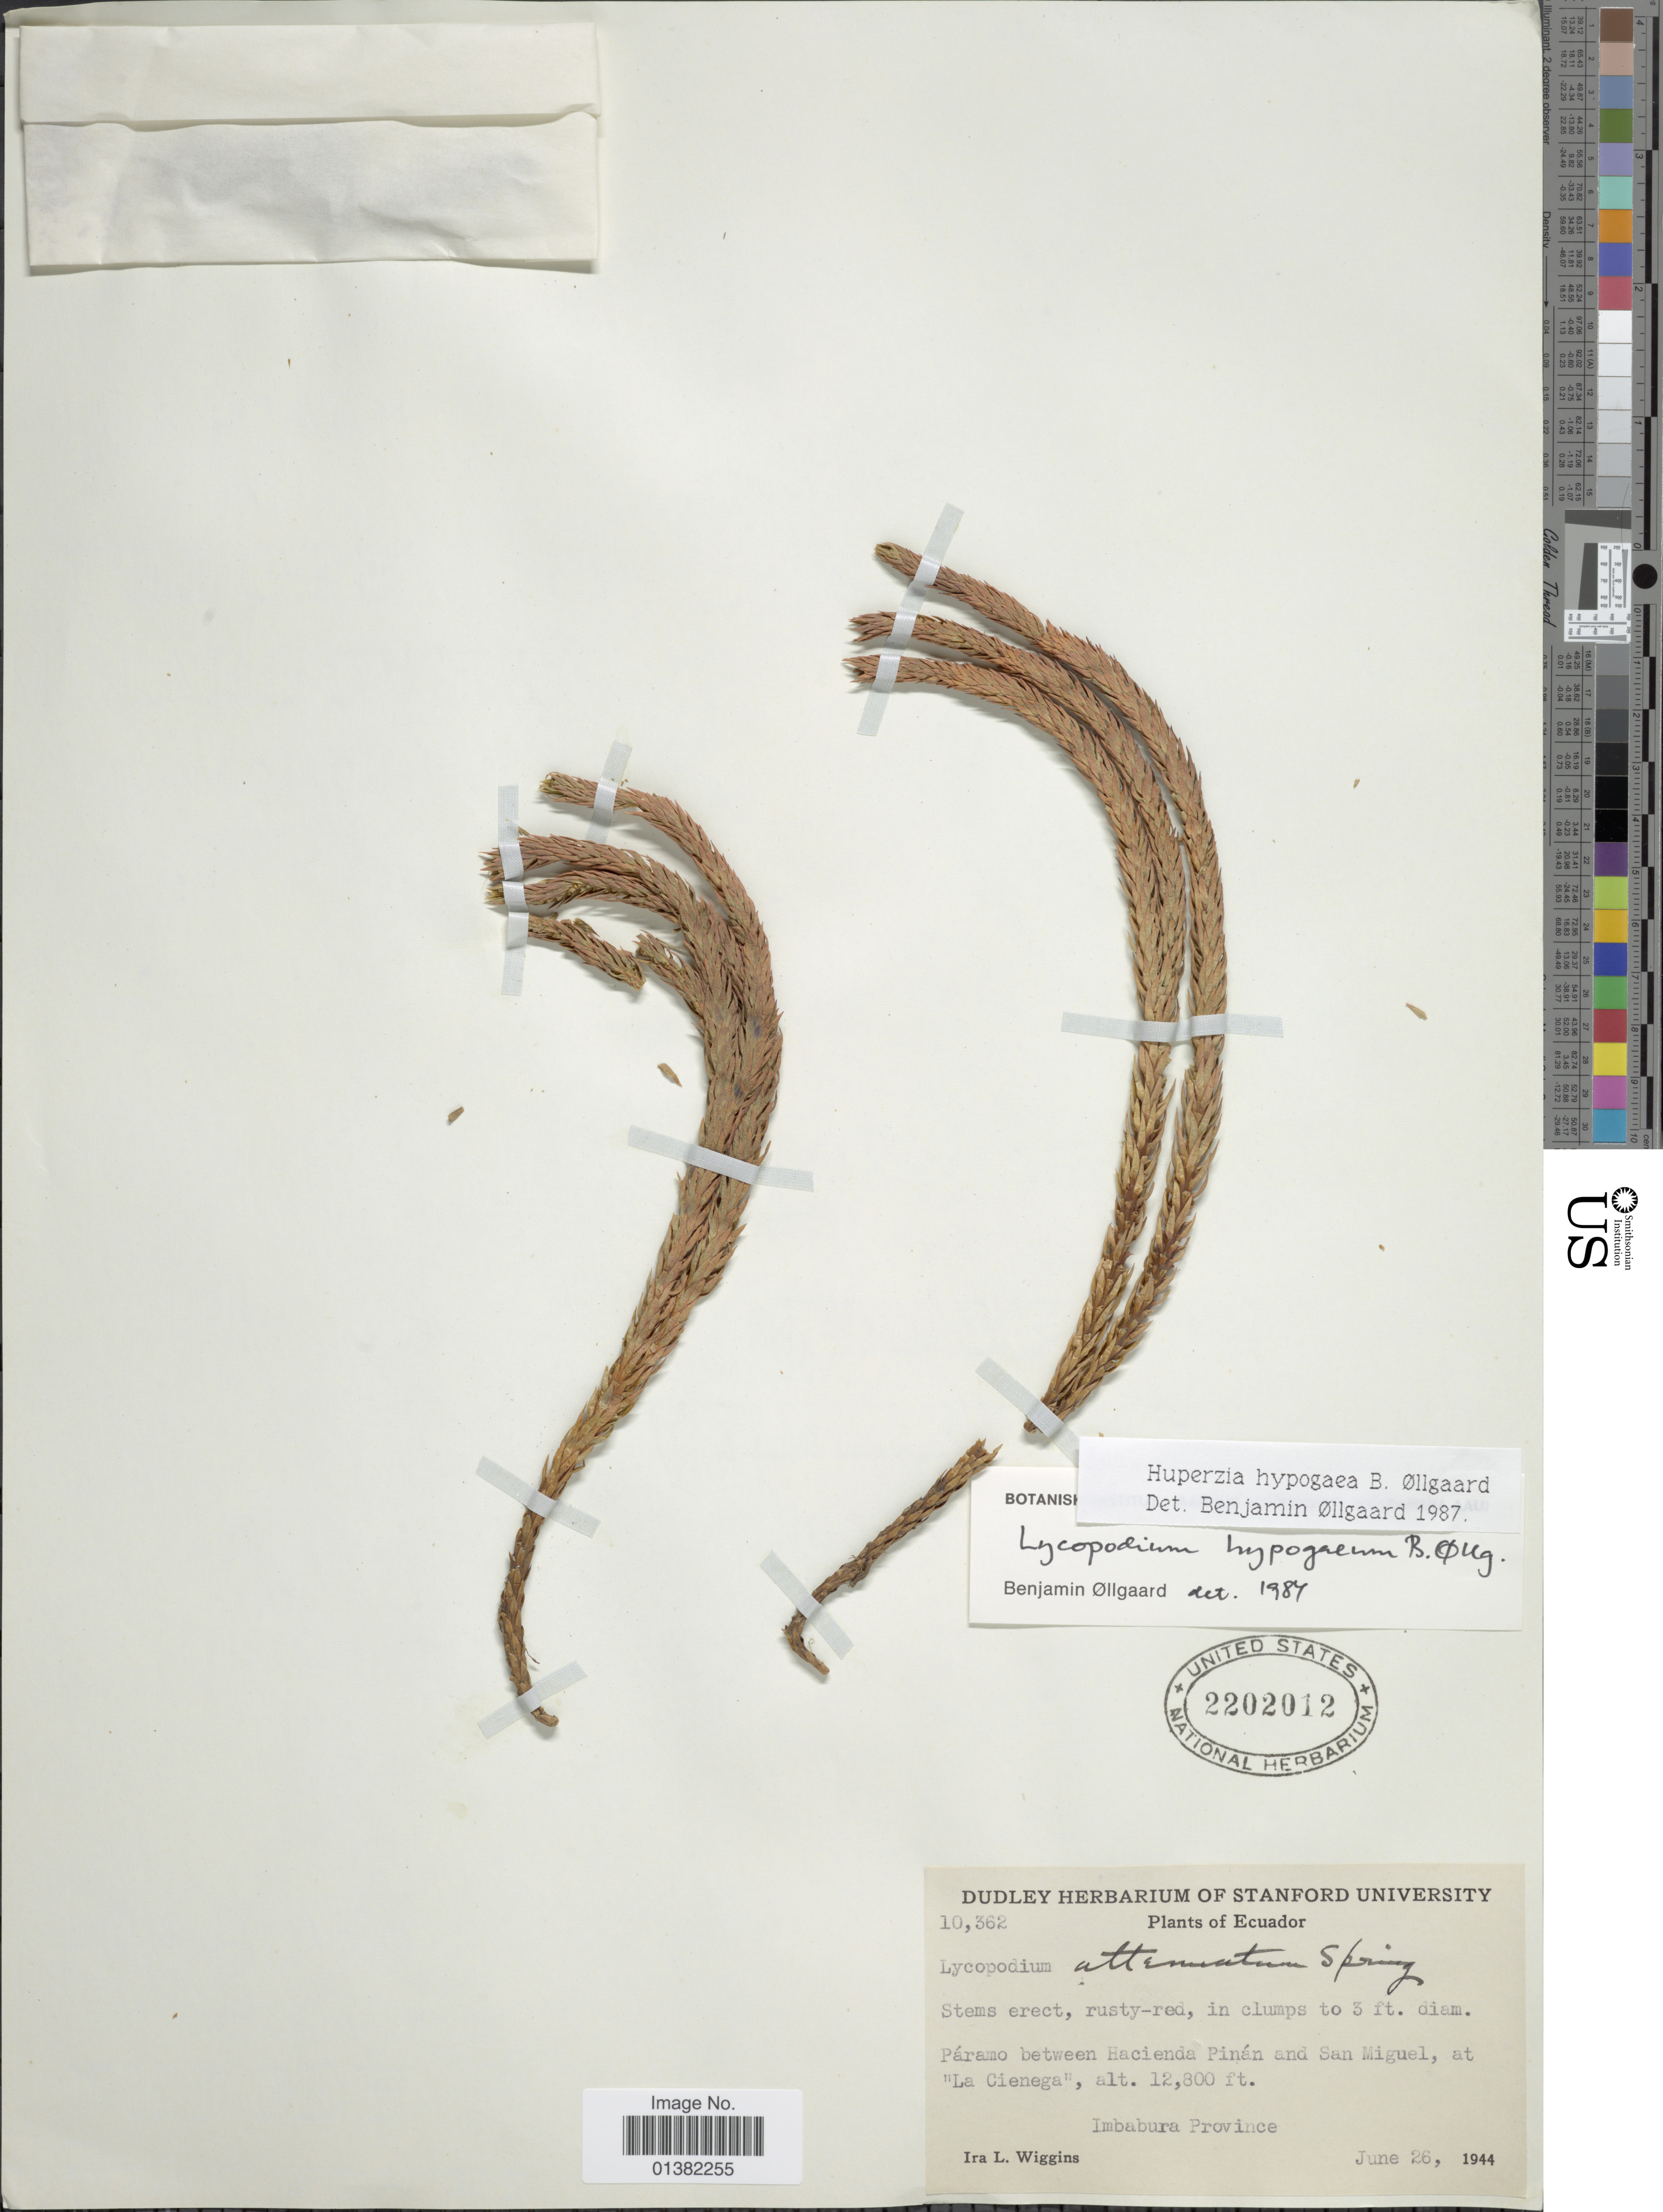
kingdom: Plantae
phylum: Tracheophyta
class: Lycopodiopsida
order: Lycopodiales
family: Lycopodiaceae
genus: Phlegmariurus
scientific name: Phlegmariurus hypogaeus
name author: (B. Øllg.) B. Øllg.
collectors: I. L. Wiggins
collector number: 10362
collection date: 1944-06-26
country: Ecuador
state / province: Imbabura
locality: Páramo between Hacienda Pinán and San Miguel, at "La Cienega"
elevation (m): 3901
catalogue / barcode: US 2202012